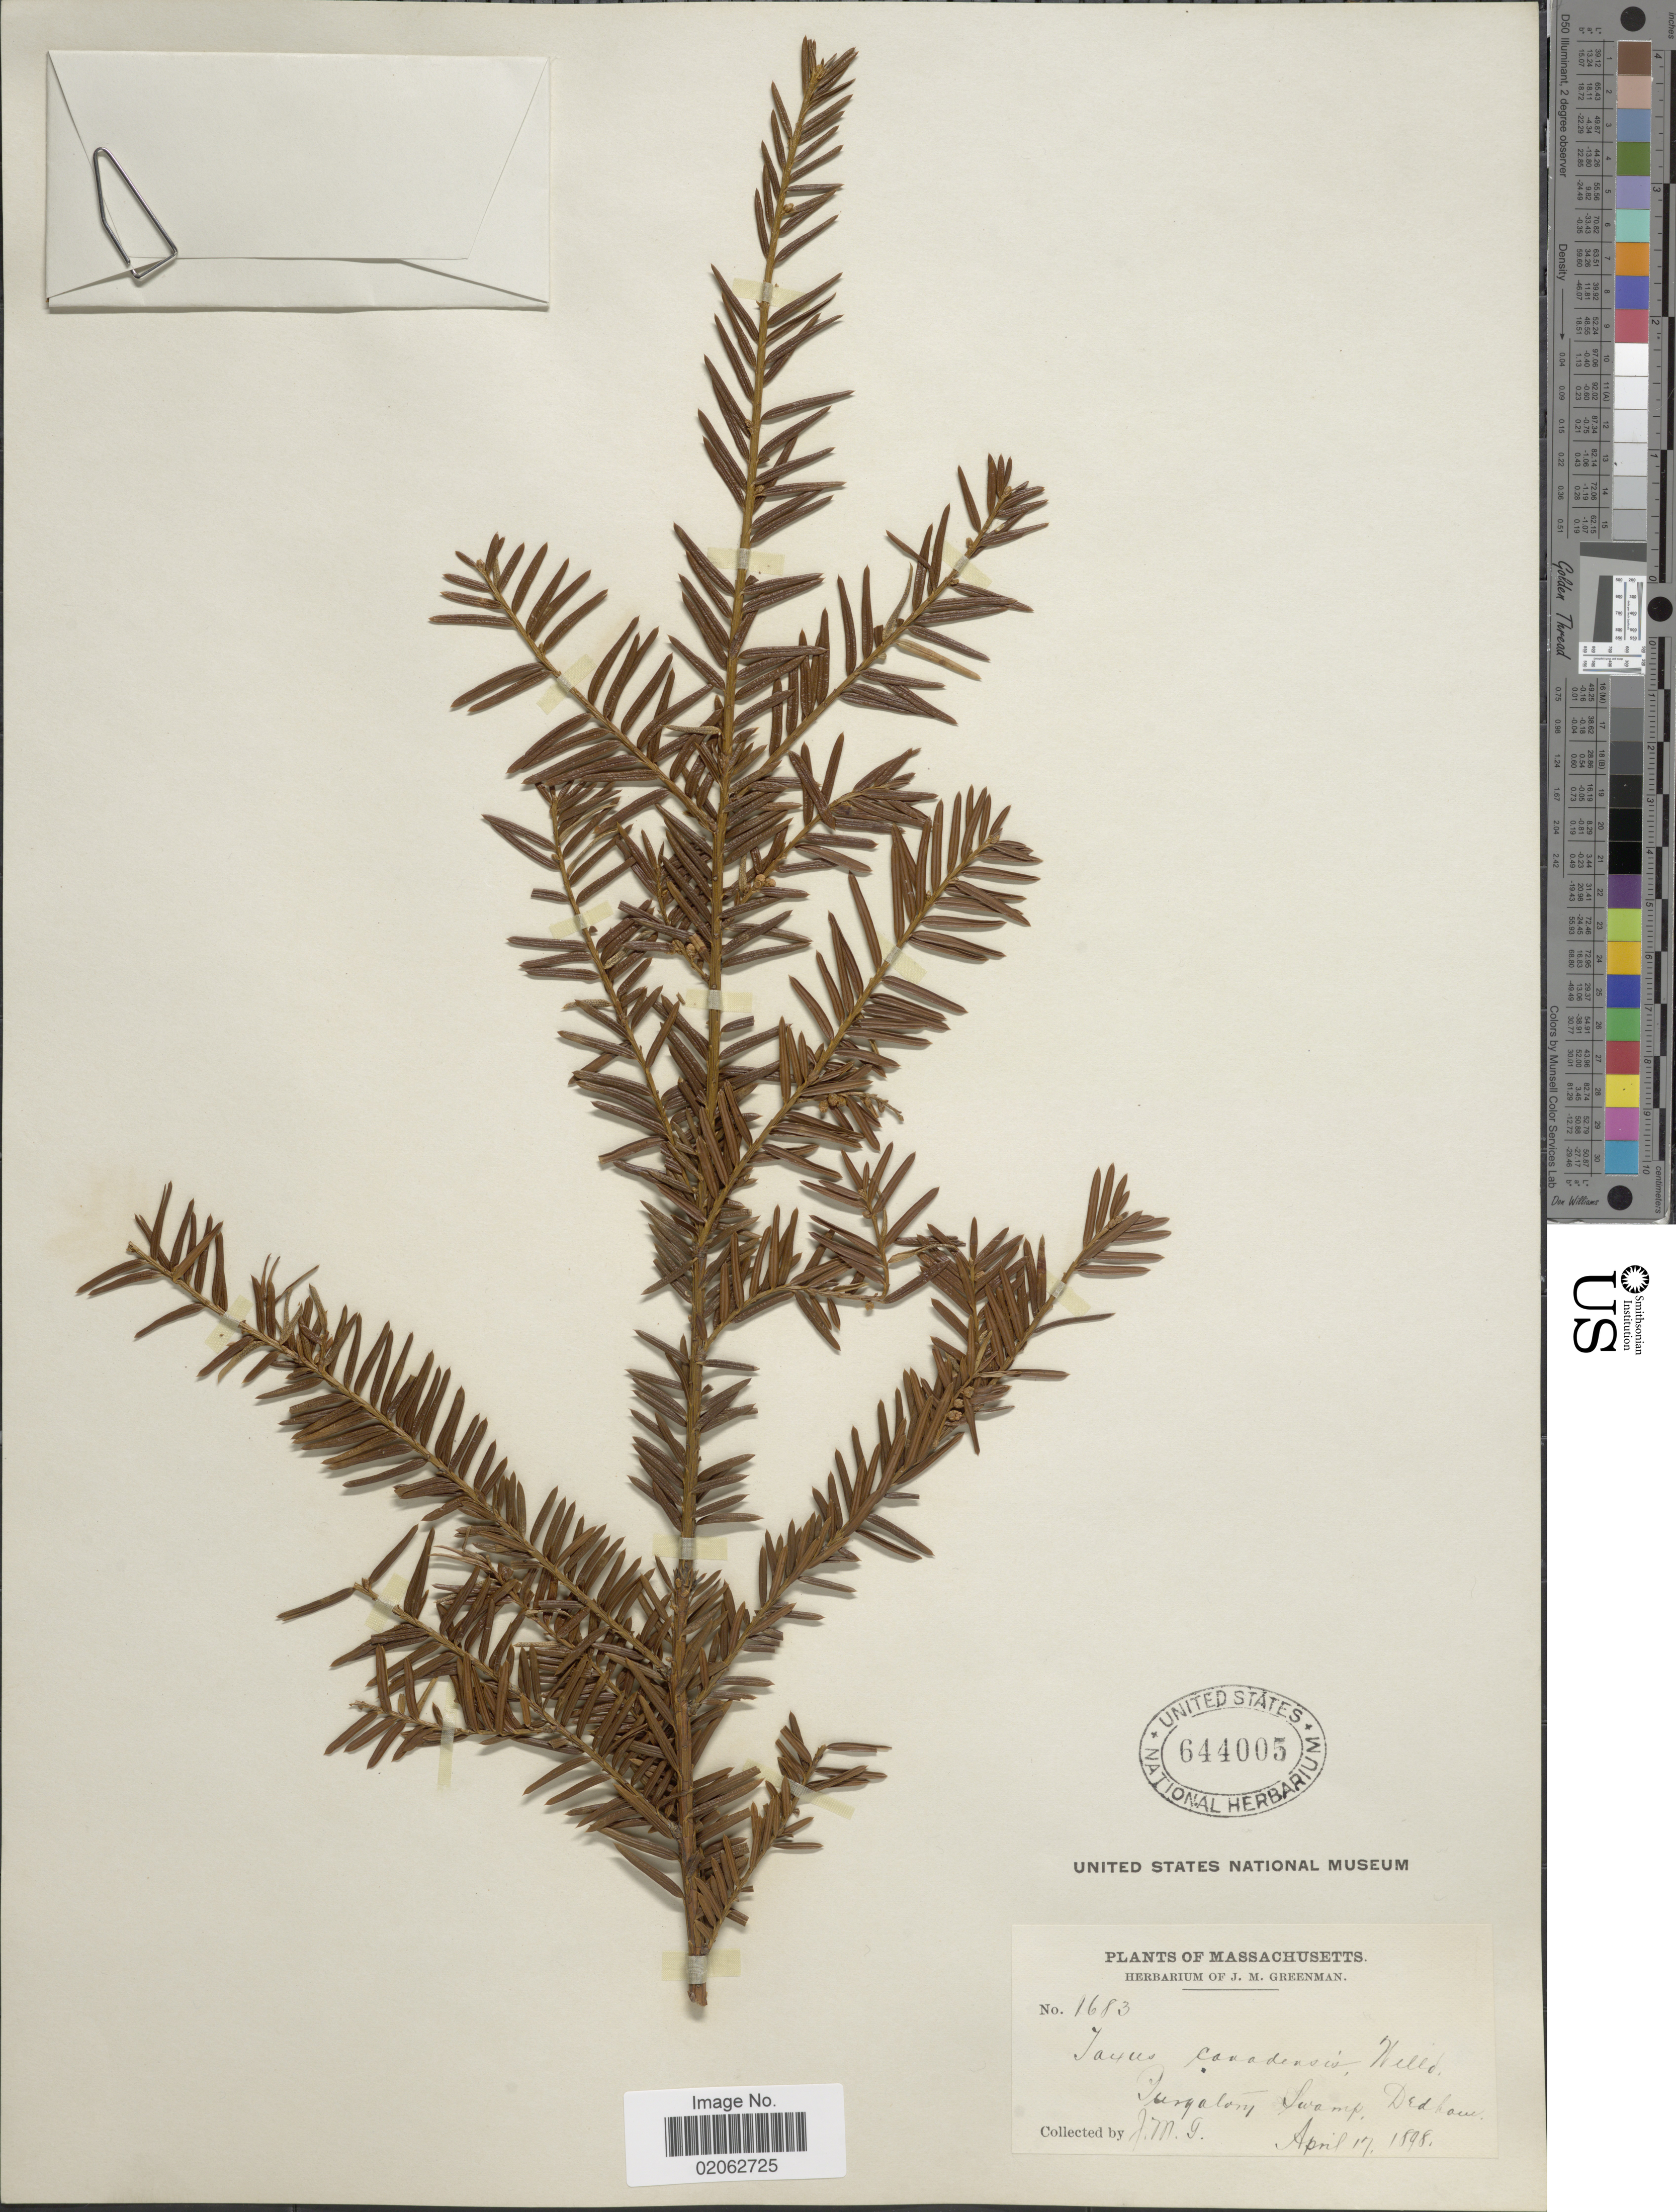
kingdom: Plantae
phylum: Tracheophyta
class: Pinopsida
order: Pinales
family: Taxaceae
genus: Taxus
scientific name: Taxus canadensis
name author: Marshall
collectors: J. M. Greenman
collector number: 1683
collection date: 1898-04-17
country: United States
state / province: Massachusetts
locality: Purgatory Swamp, Dedham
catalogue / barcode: US 644005